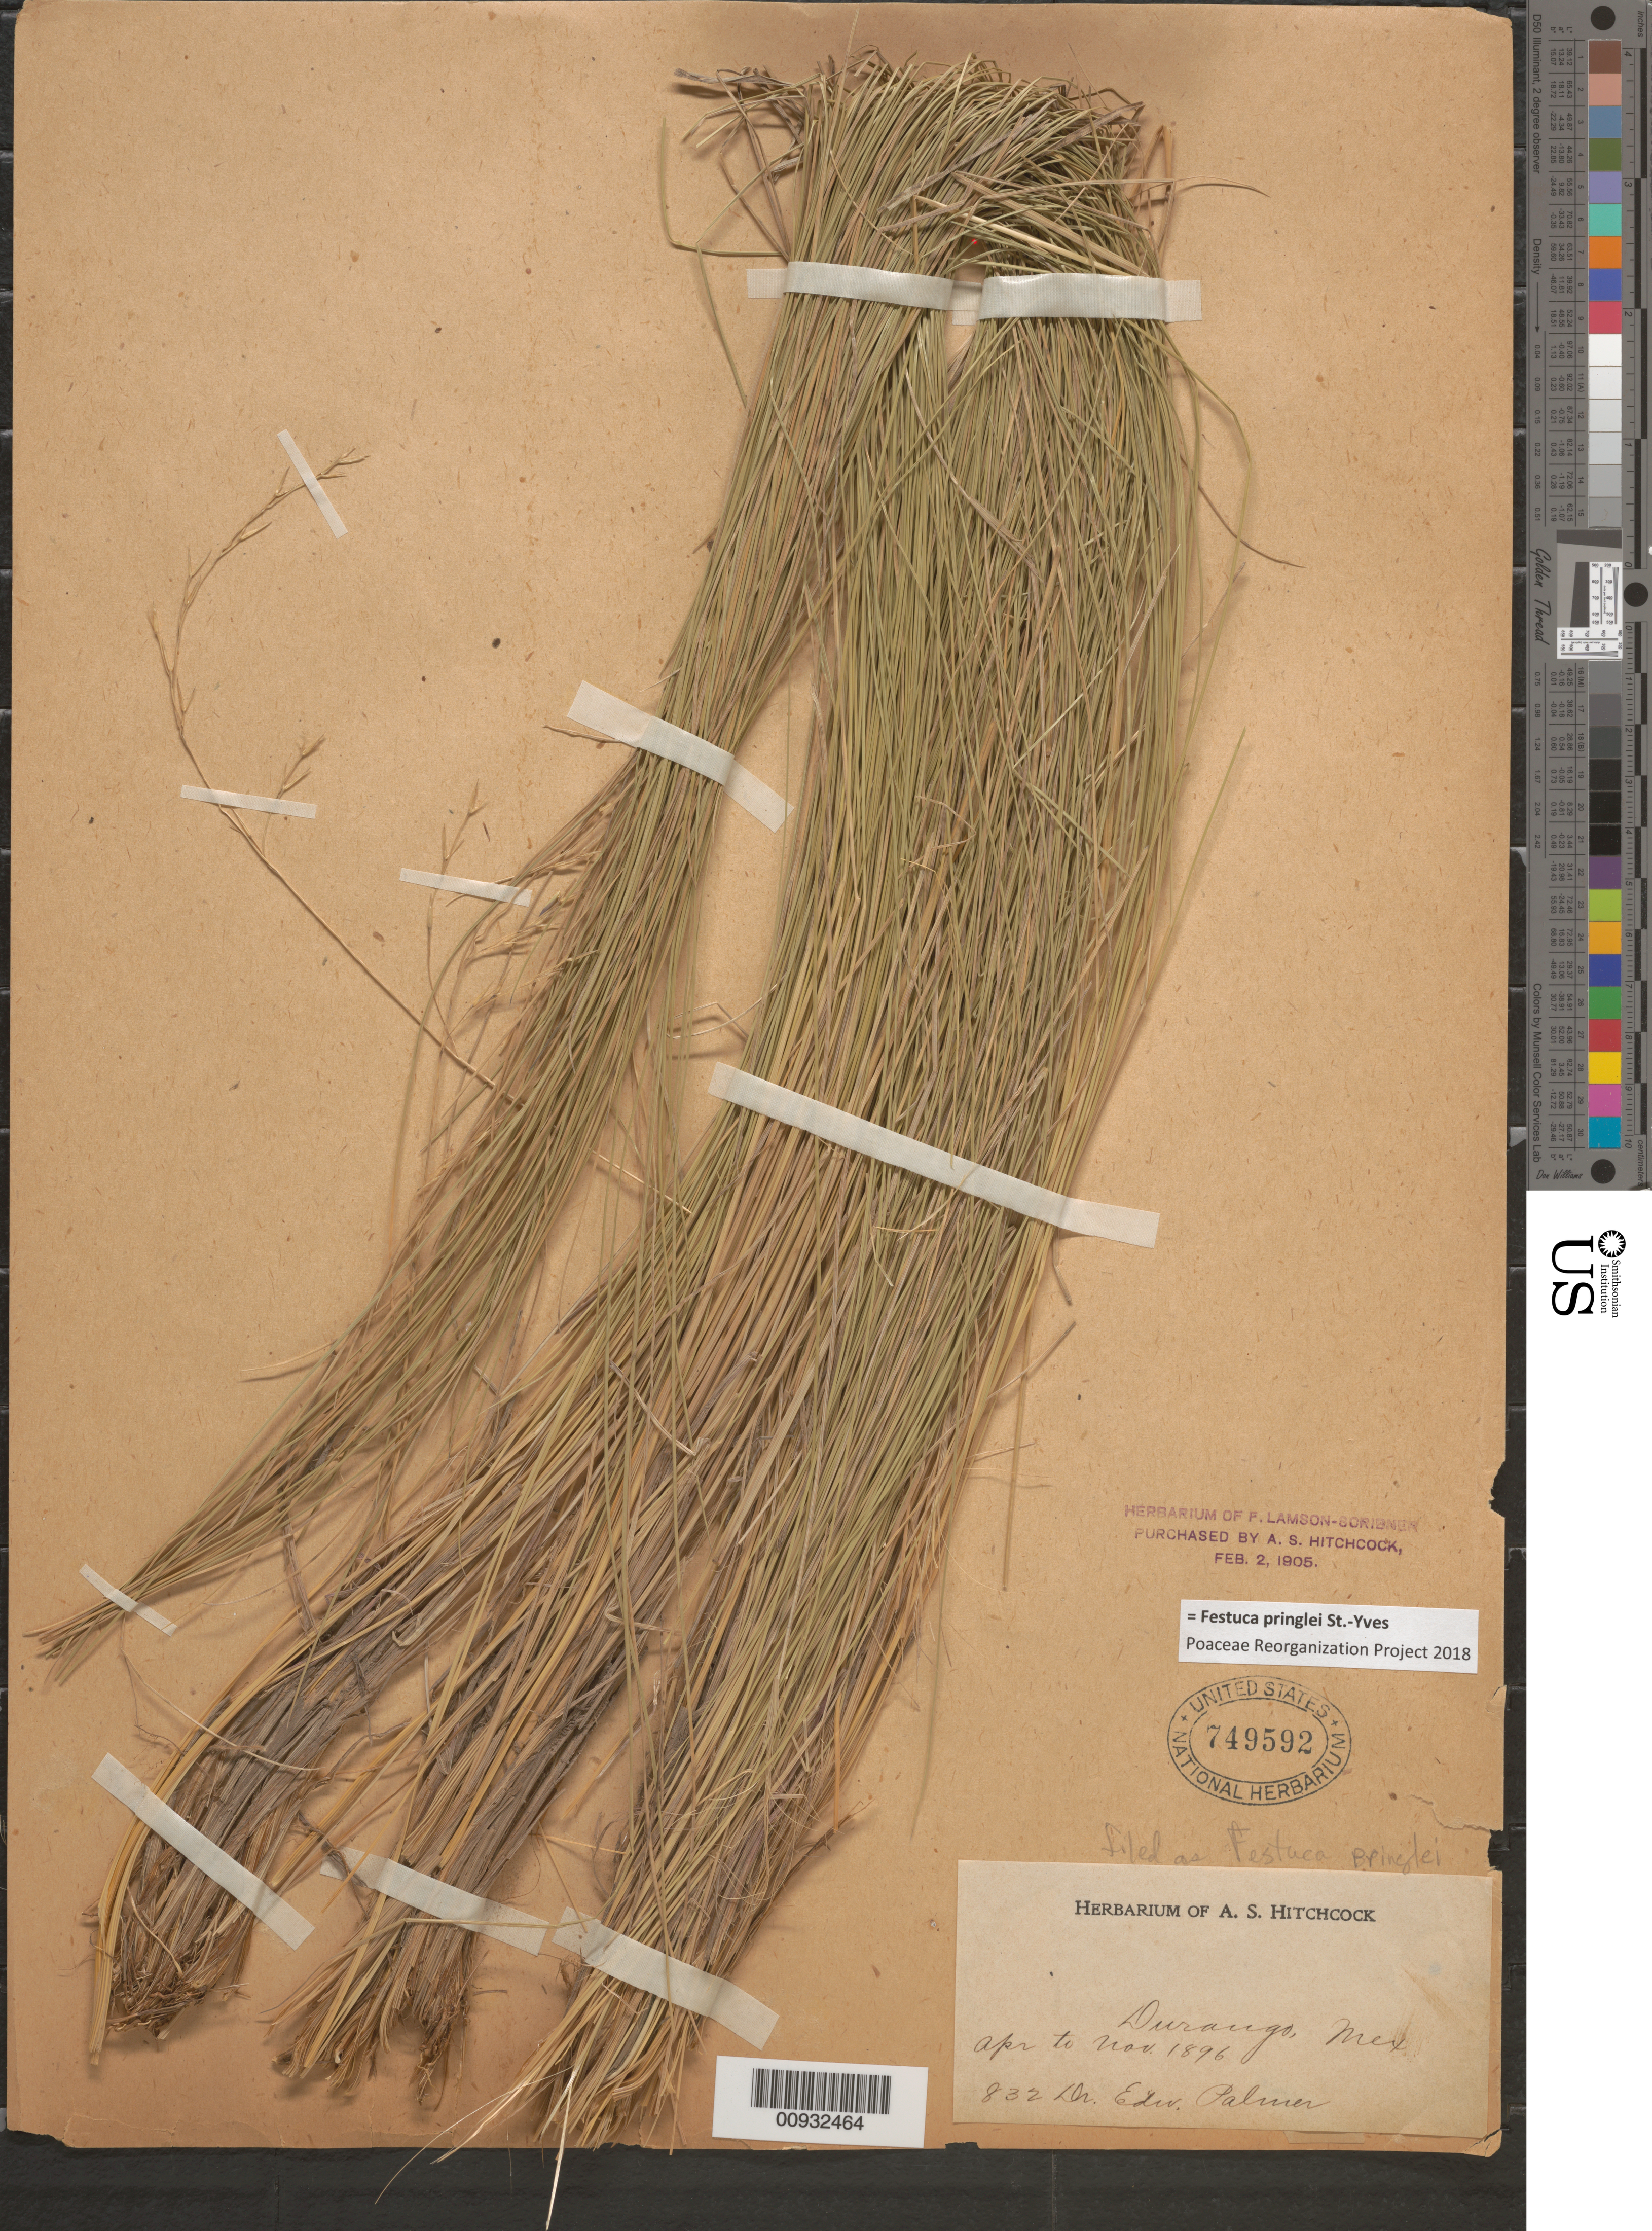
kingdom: Plantae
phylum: Tracheophyta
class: Liliopsida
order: Poales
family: Poaceae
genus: Festuca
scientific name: Festuca pringlei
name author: Saint-Yves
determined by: Poaceae Reorganization Project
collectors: E. Palmer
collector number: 832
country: Mexico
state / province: Durango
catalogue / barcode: US 749592